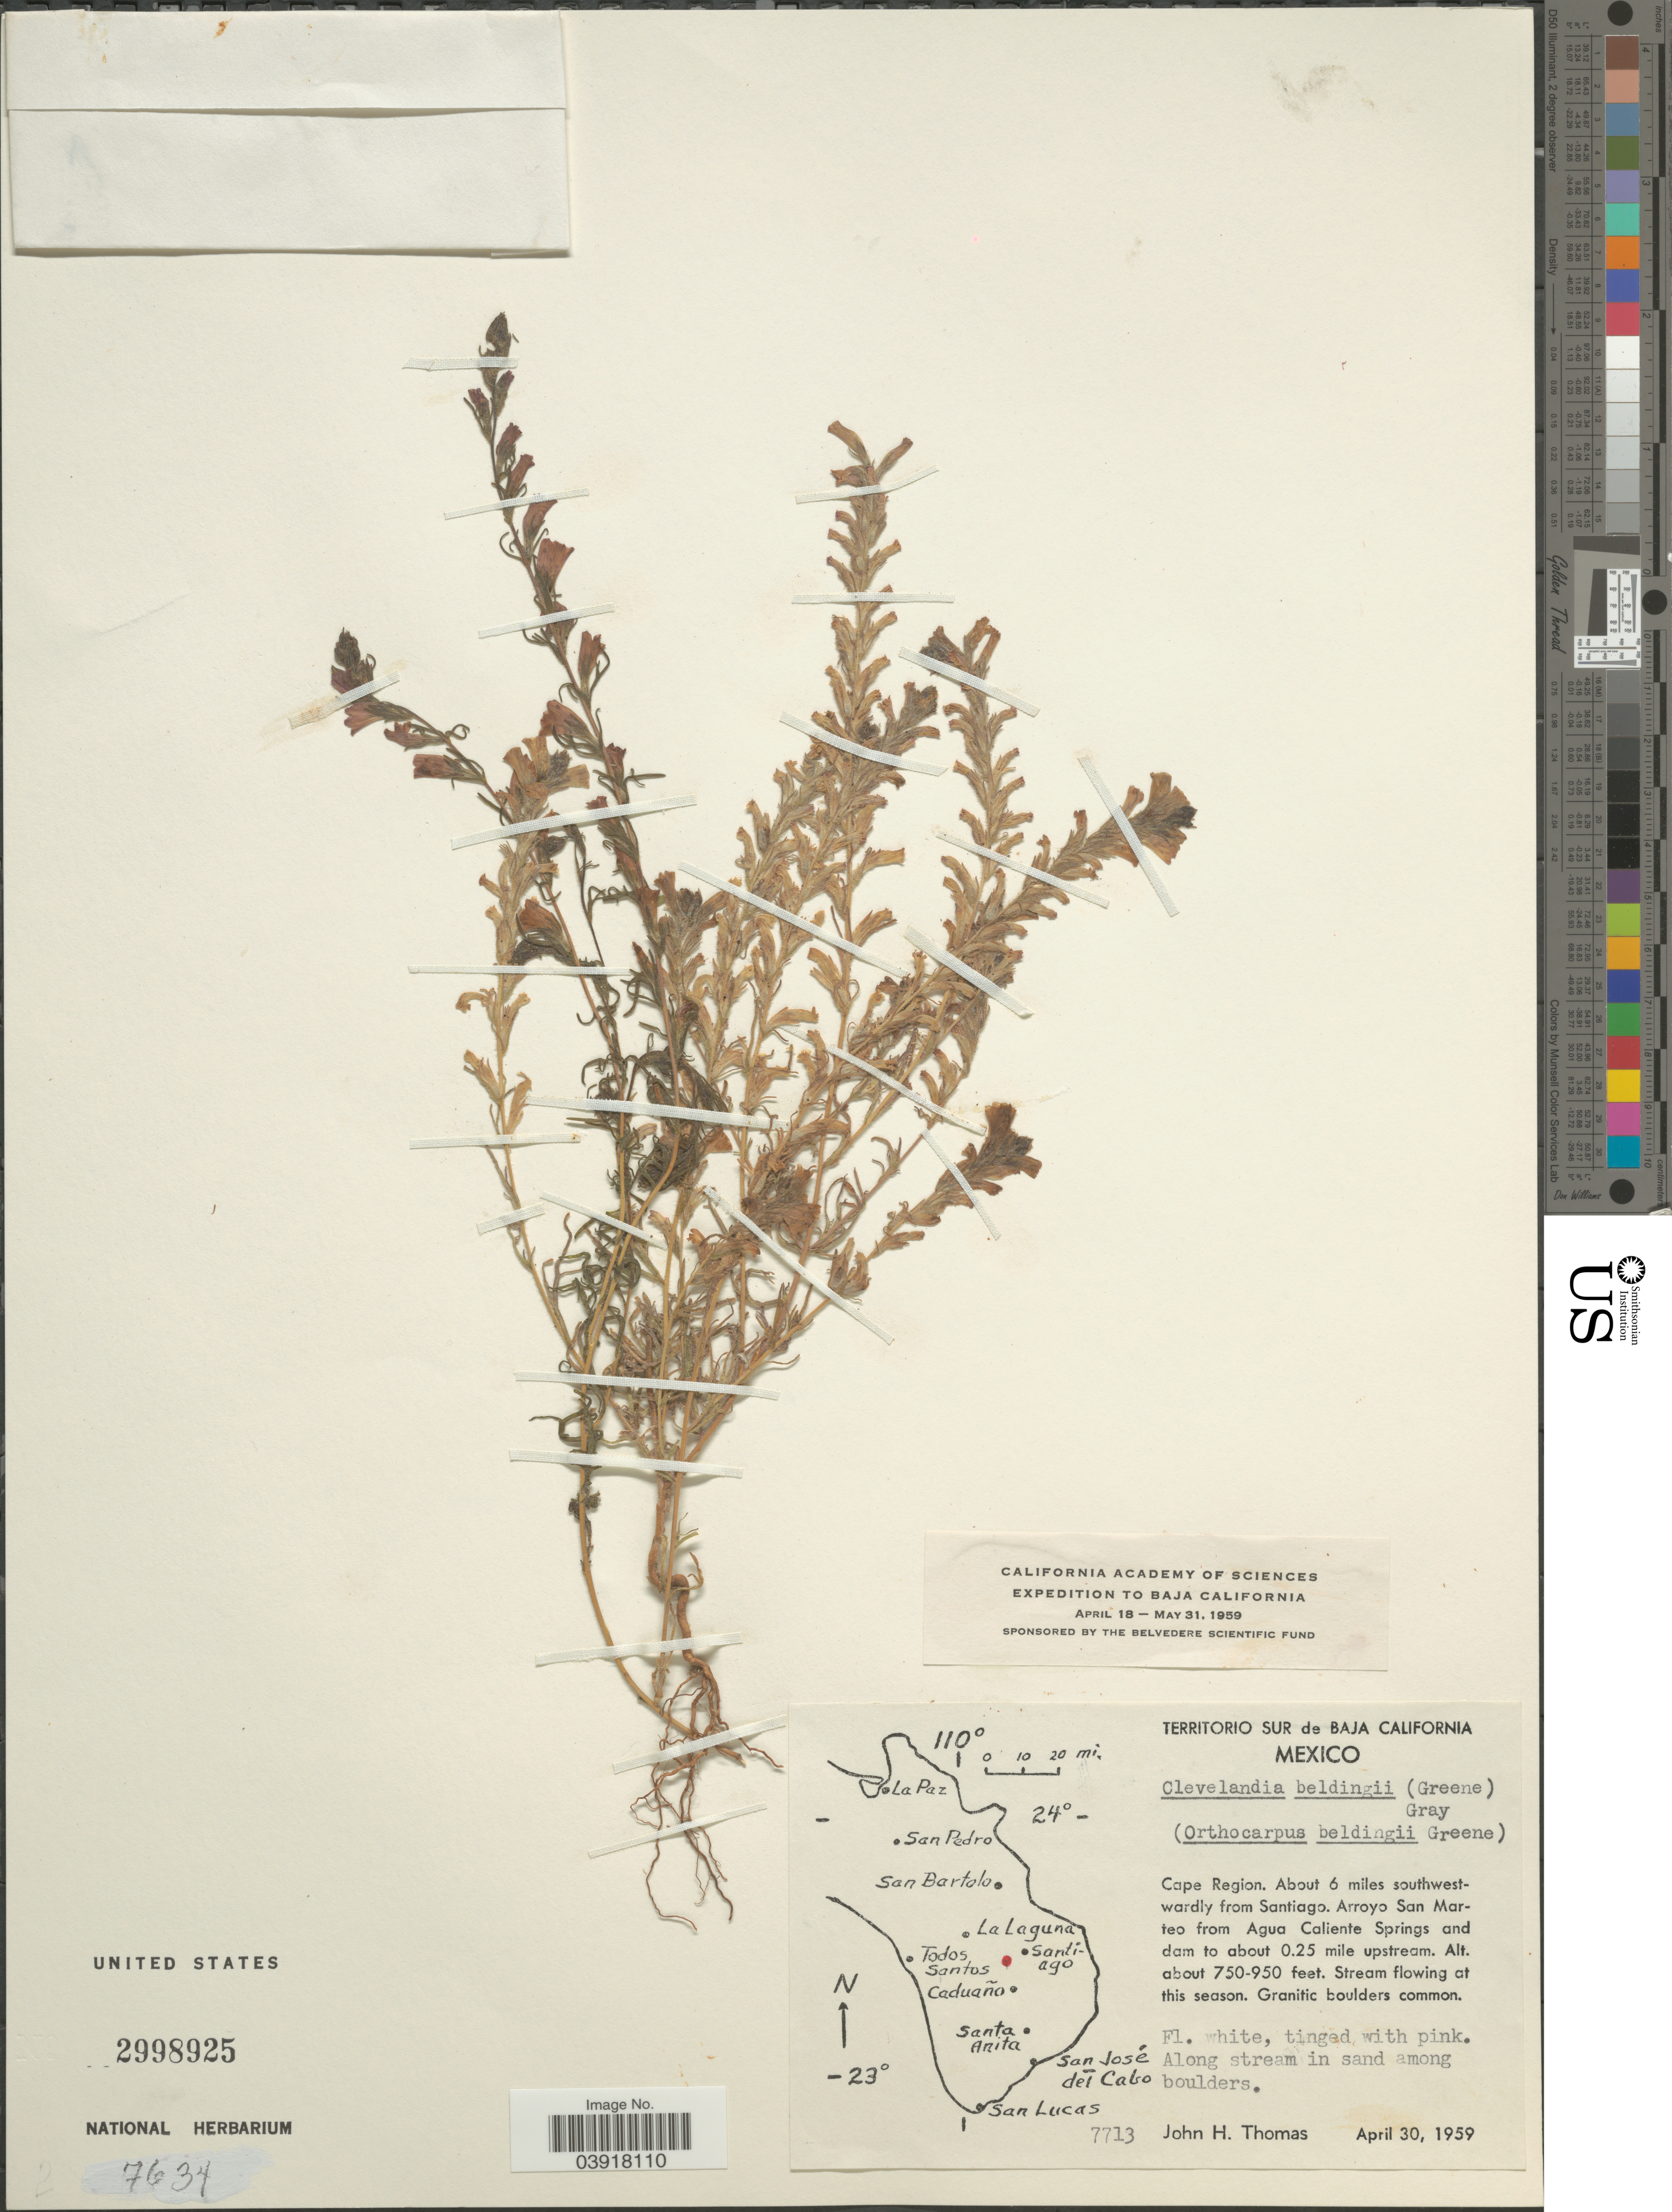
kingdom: Plantae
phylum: Tracheophyta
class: Magnoliopsida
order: Lamiales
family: Orobanchaceae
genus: Clevelandia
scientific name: Clevelandia beldingii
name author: Greene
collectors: J. H. Thomas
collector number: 7713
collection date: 1959-04-30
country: Mexico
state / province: Baja California Sur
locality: Cape Region. About 6 miles southwest wardly from Santiago. Arroyo San Marteo from Agua Caliente and dam to about 0.25 mile upstream.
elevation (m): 229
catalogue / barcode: US 2998925